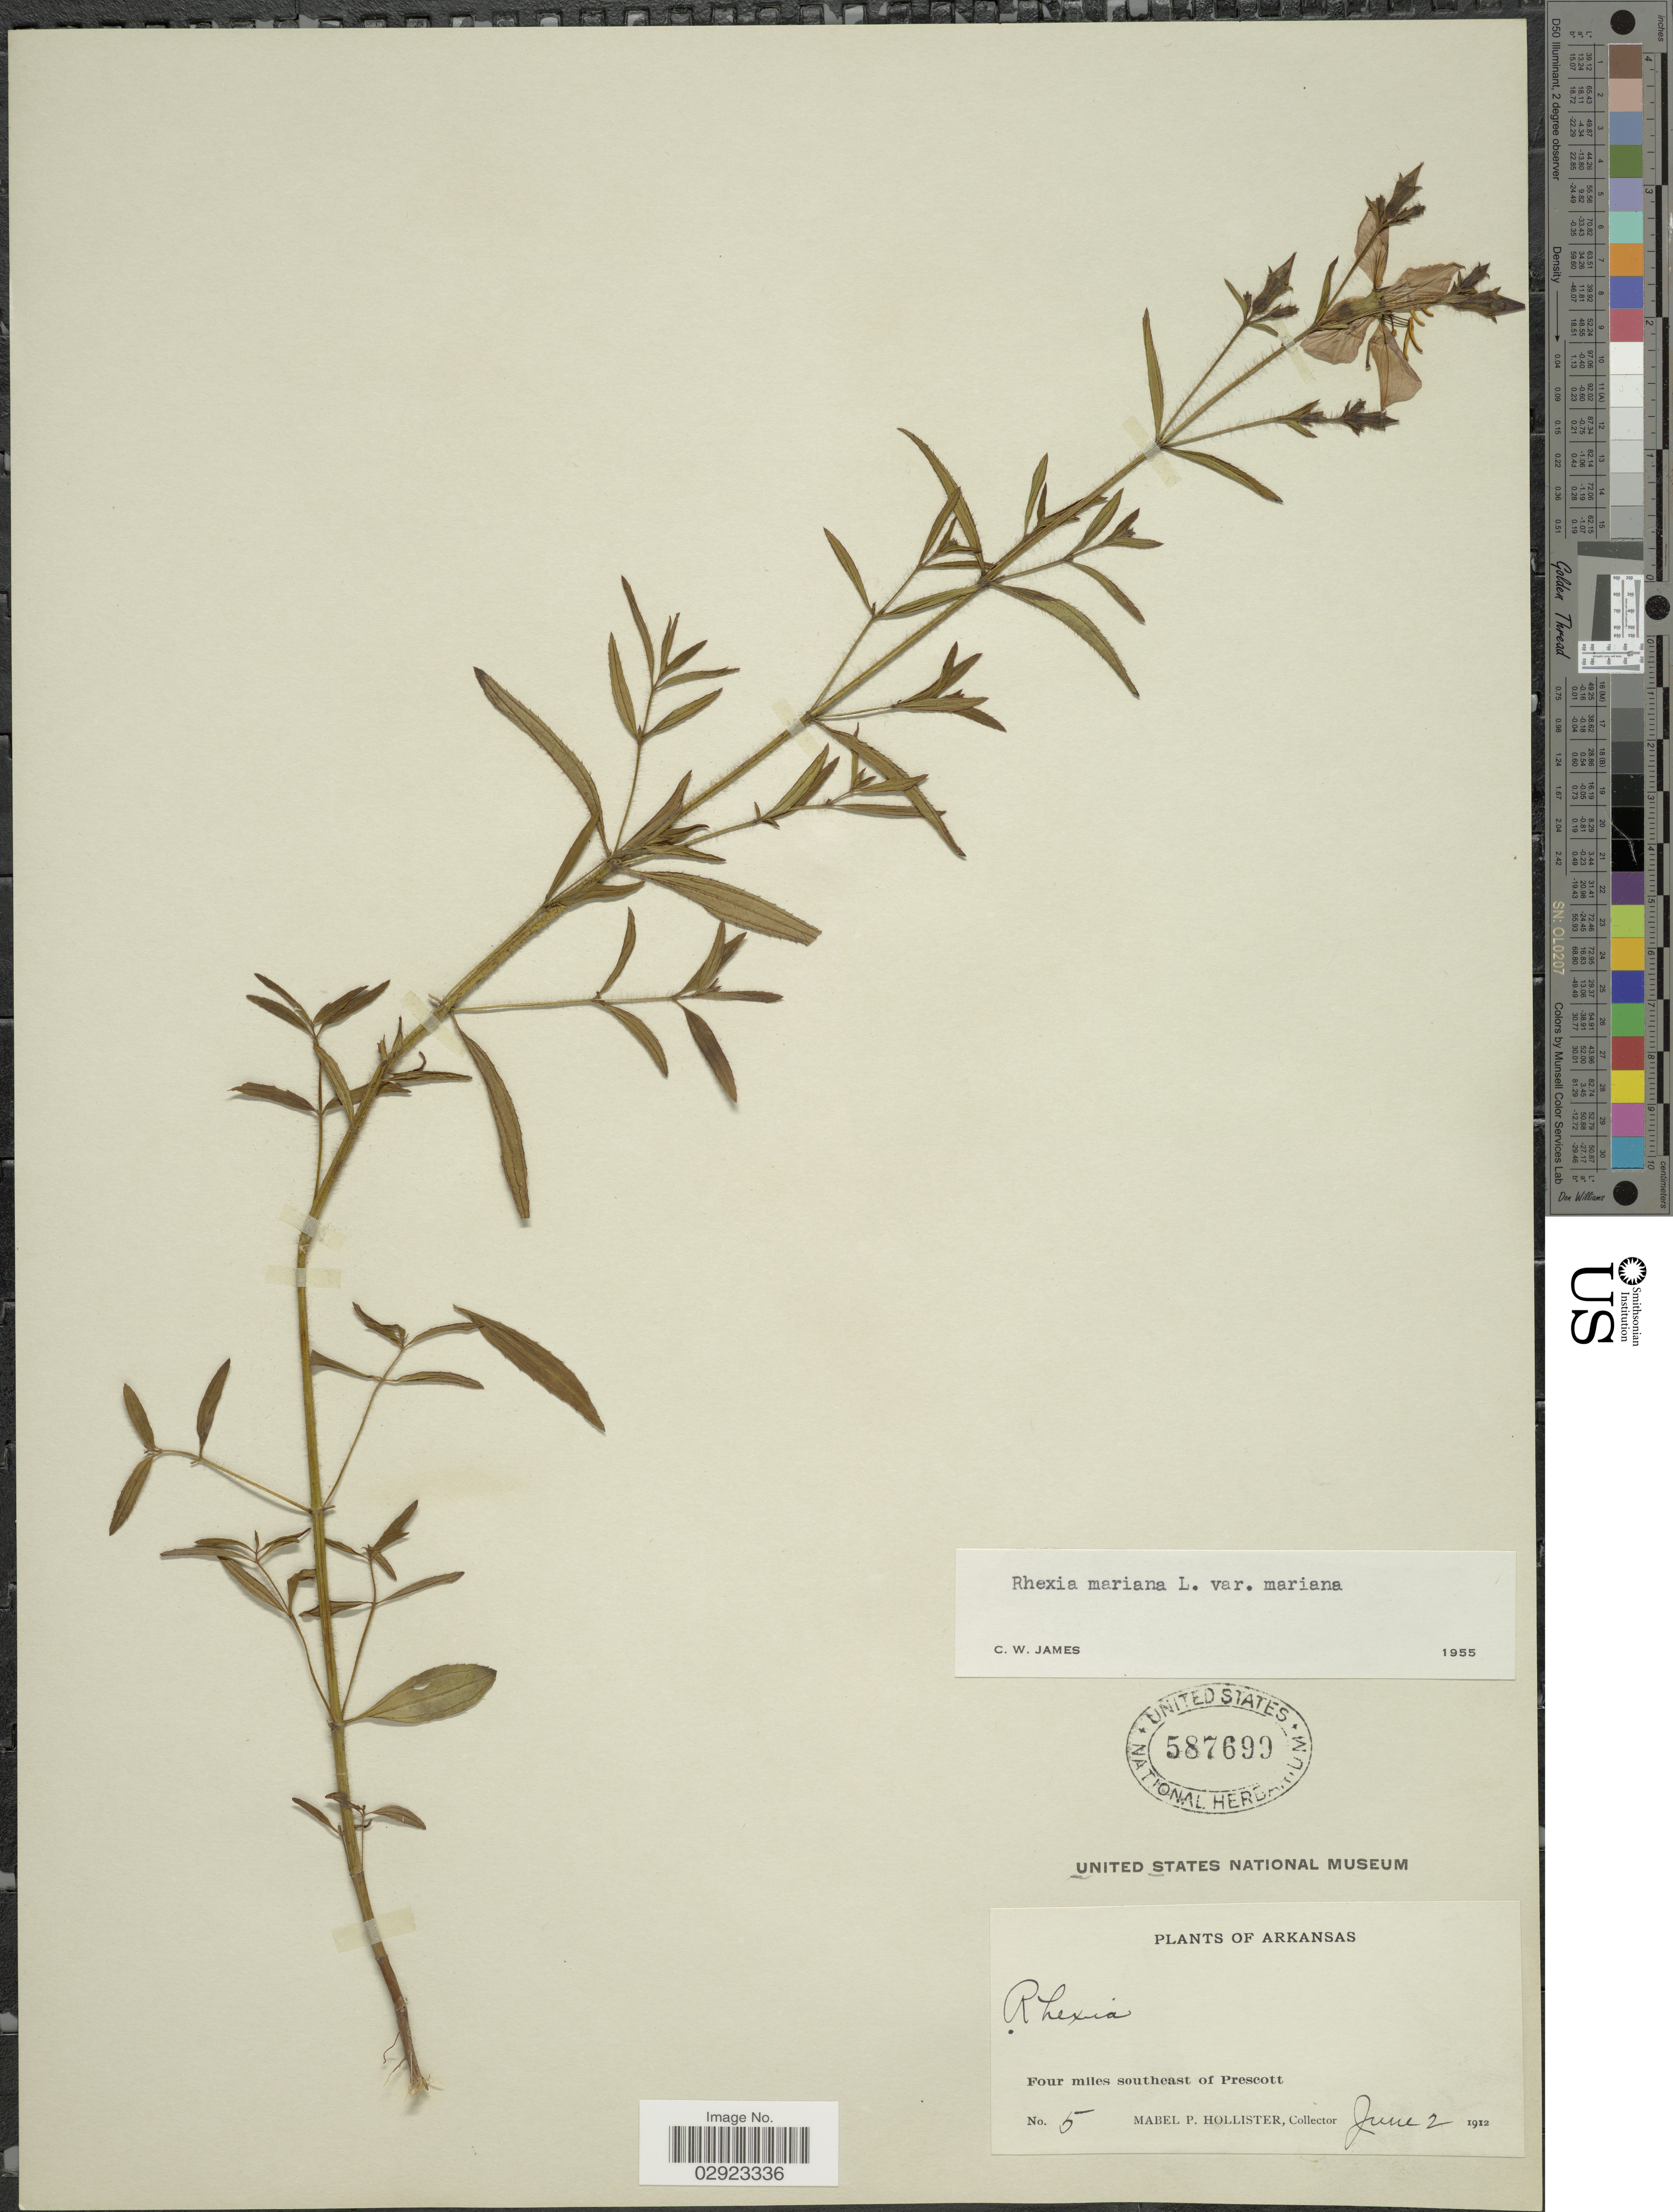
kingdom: Plantae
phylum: Tracheophyta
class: Magnoliopsida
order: Myrtales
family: Melastomataceae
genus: Rhexia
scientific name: Rhexia mariana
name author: L.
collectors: M. Hollister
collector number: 5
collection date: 1912-06-02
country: United States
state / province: Arkansas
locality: Four miles southeast of Prescott.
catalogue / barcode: US 587699